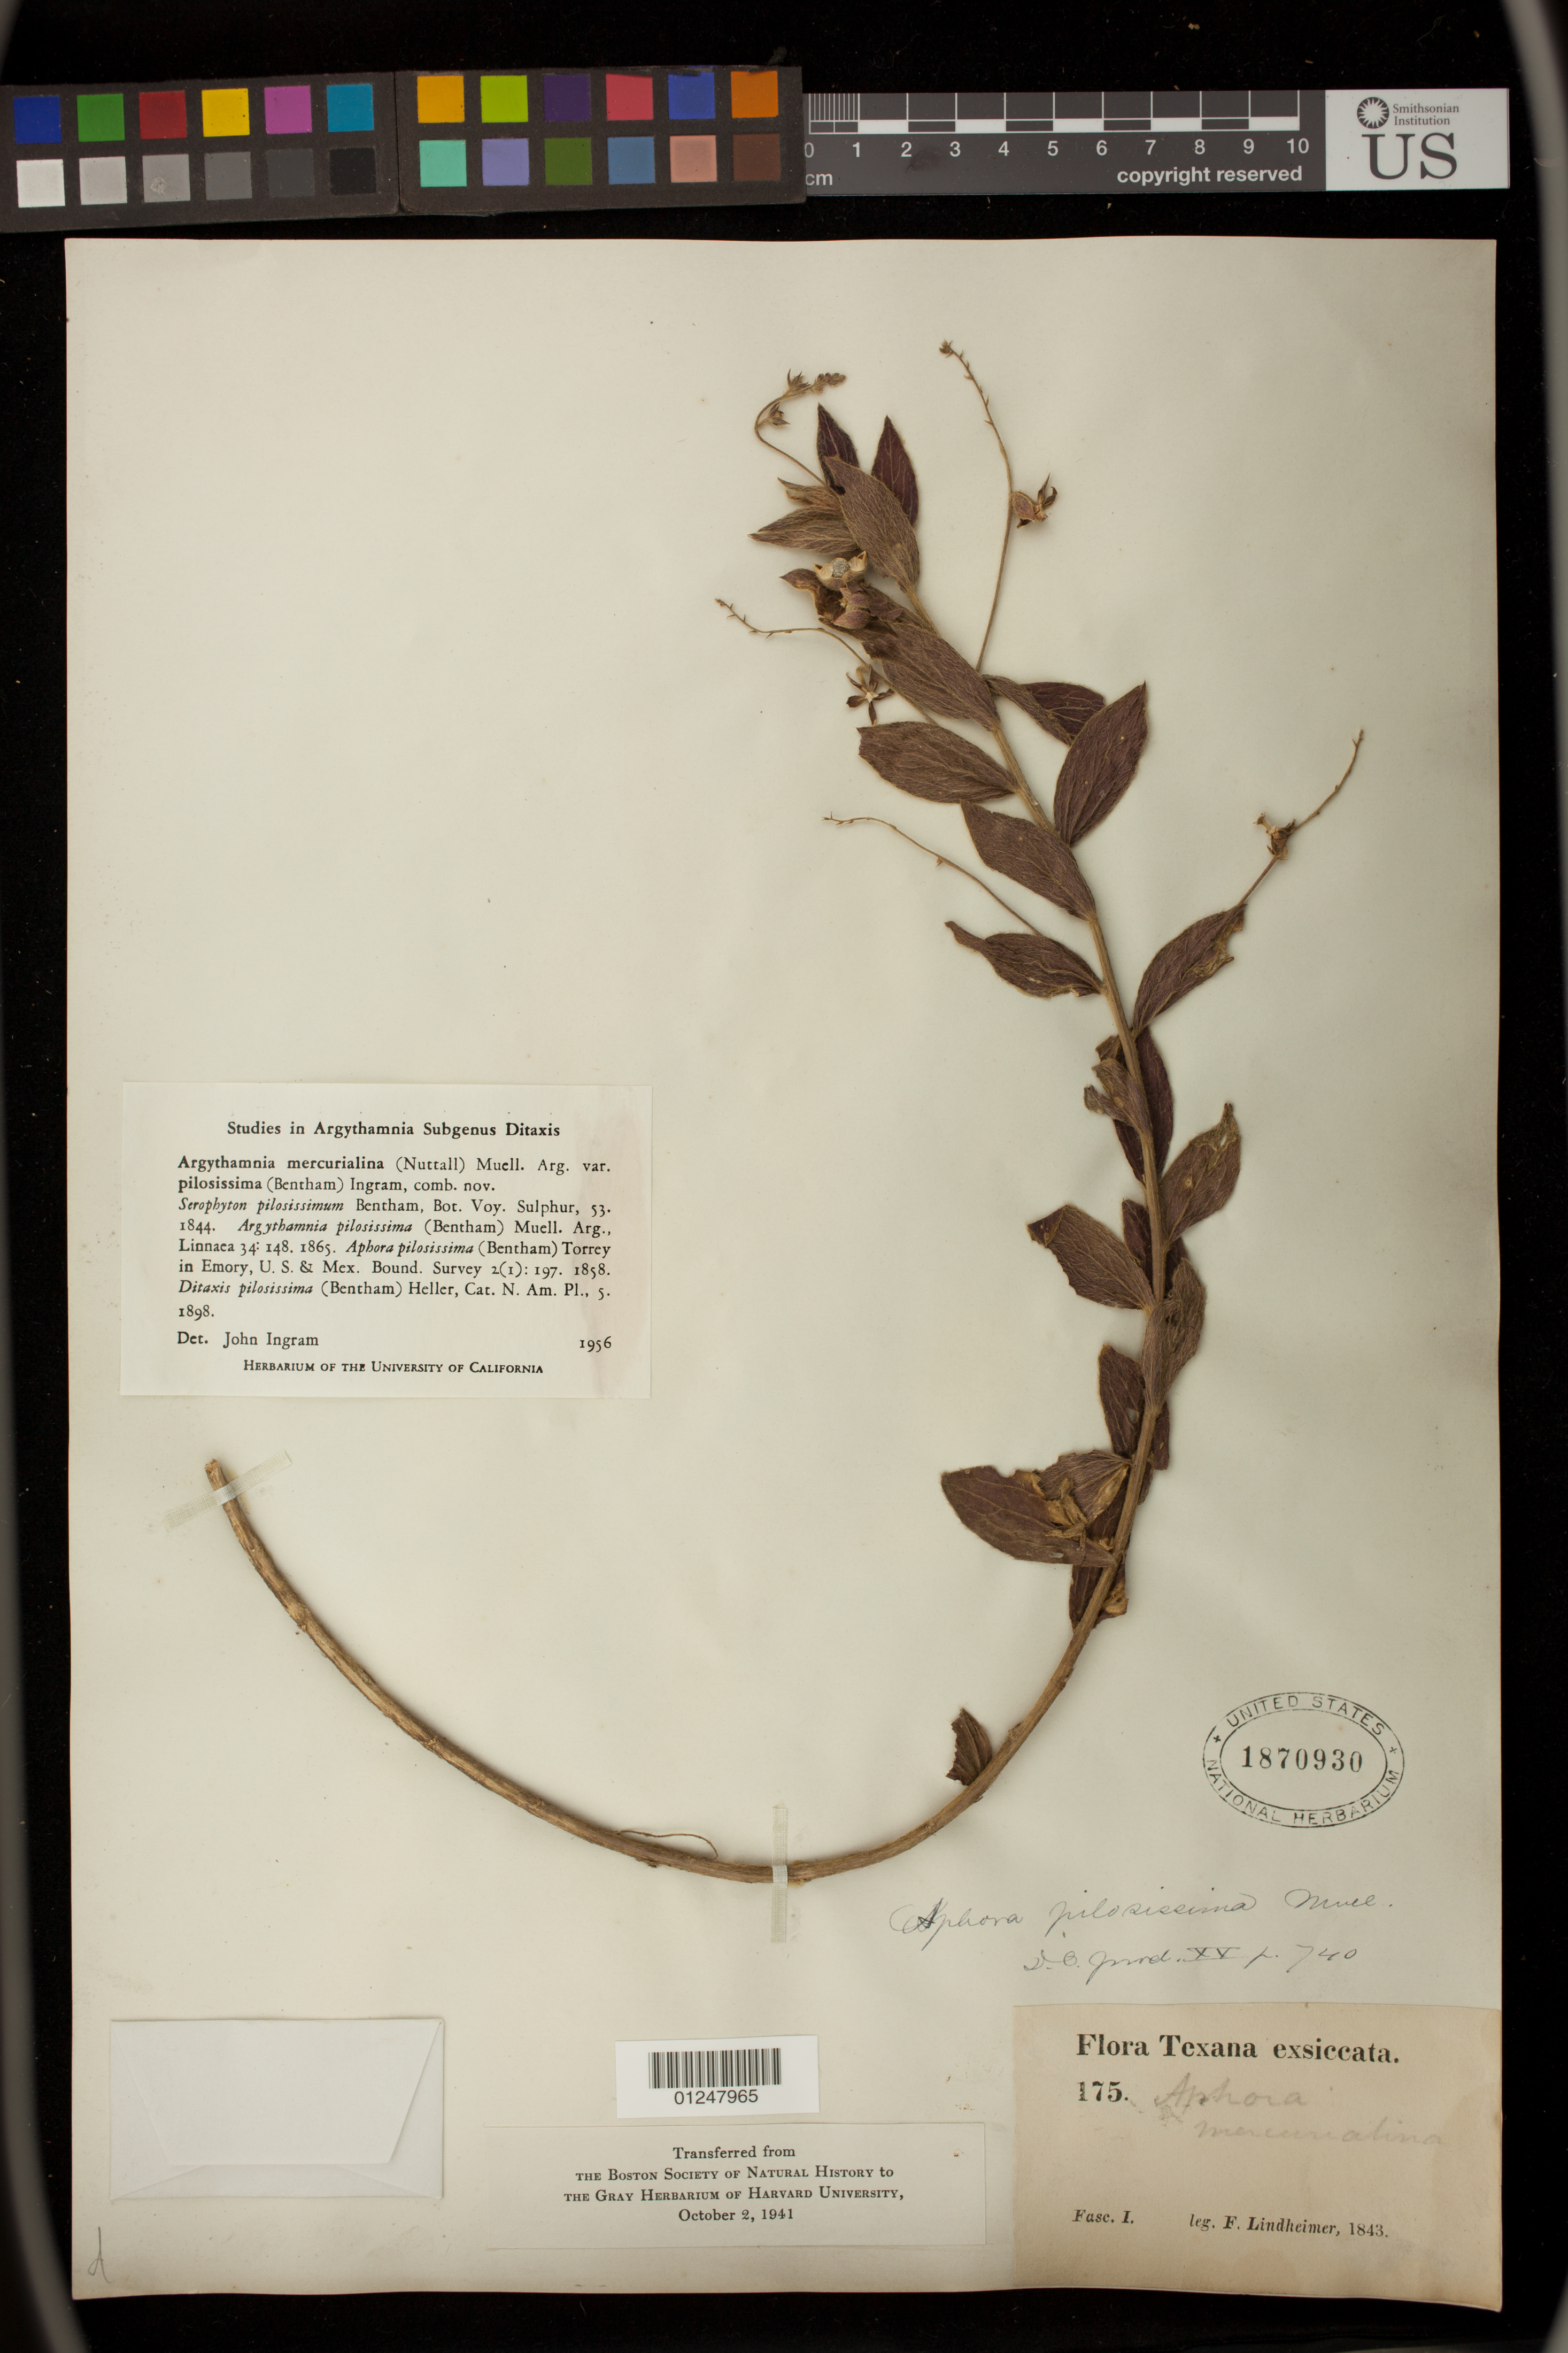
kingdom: Plantae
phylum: Tracheophyta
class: Magnoliopsida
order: Malpighiales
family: Euphorbiaceae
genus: Argythamnia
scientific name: Argythamnia mercurialina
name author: (Nutt.) Müll. Arg.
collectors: F. Lindheimer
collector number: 175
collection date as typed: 1843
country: United States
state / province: Texas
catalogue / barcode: US 1870930